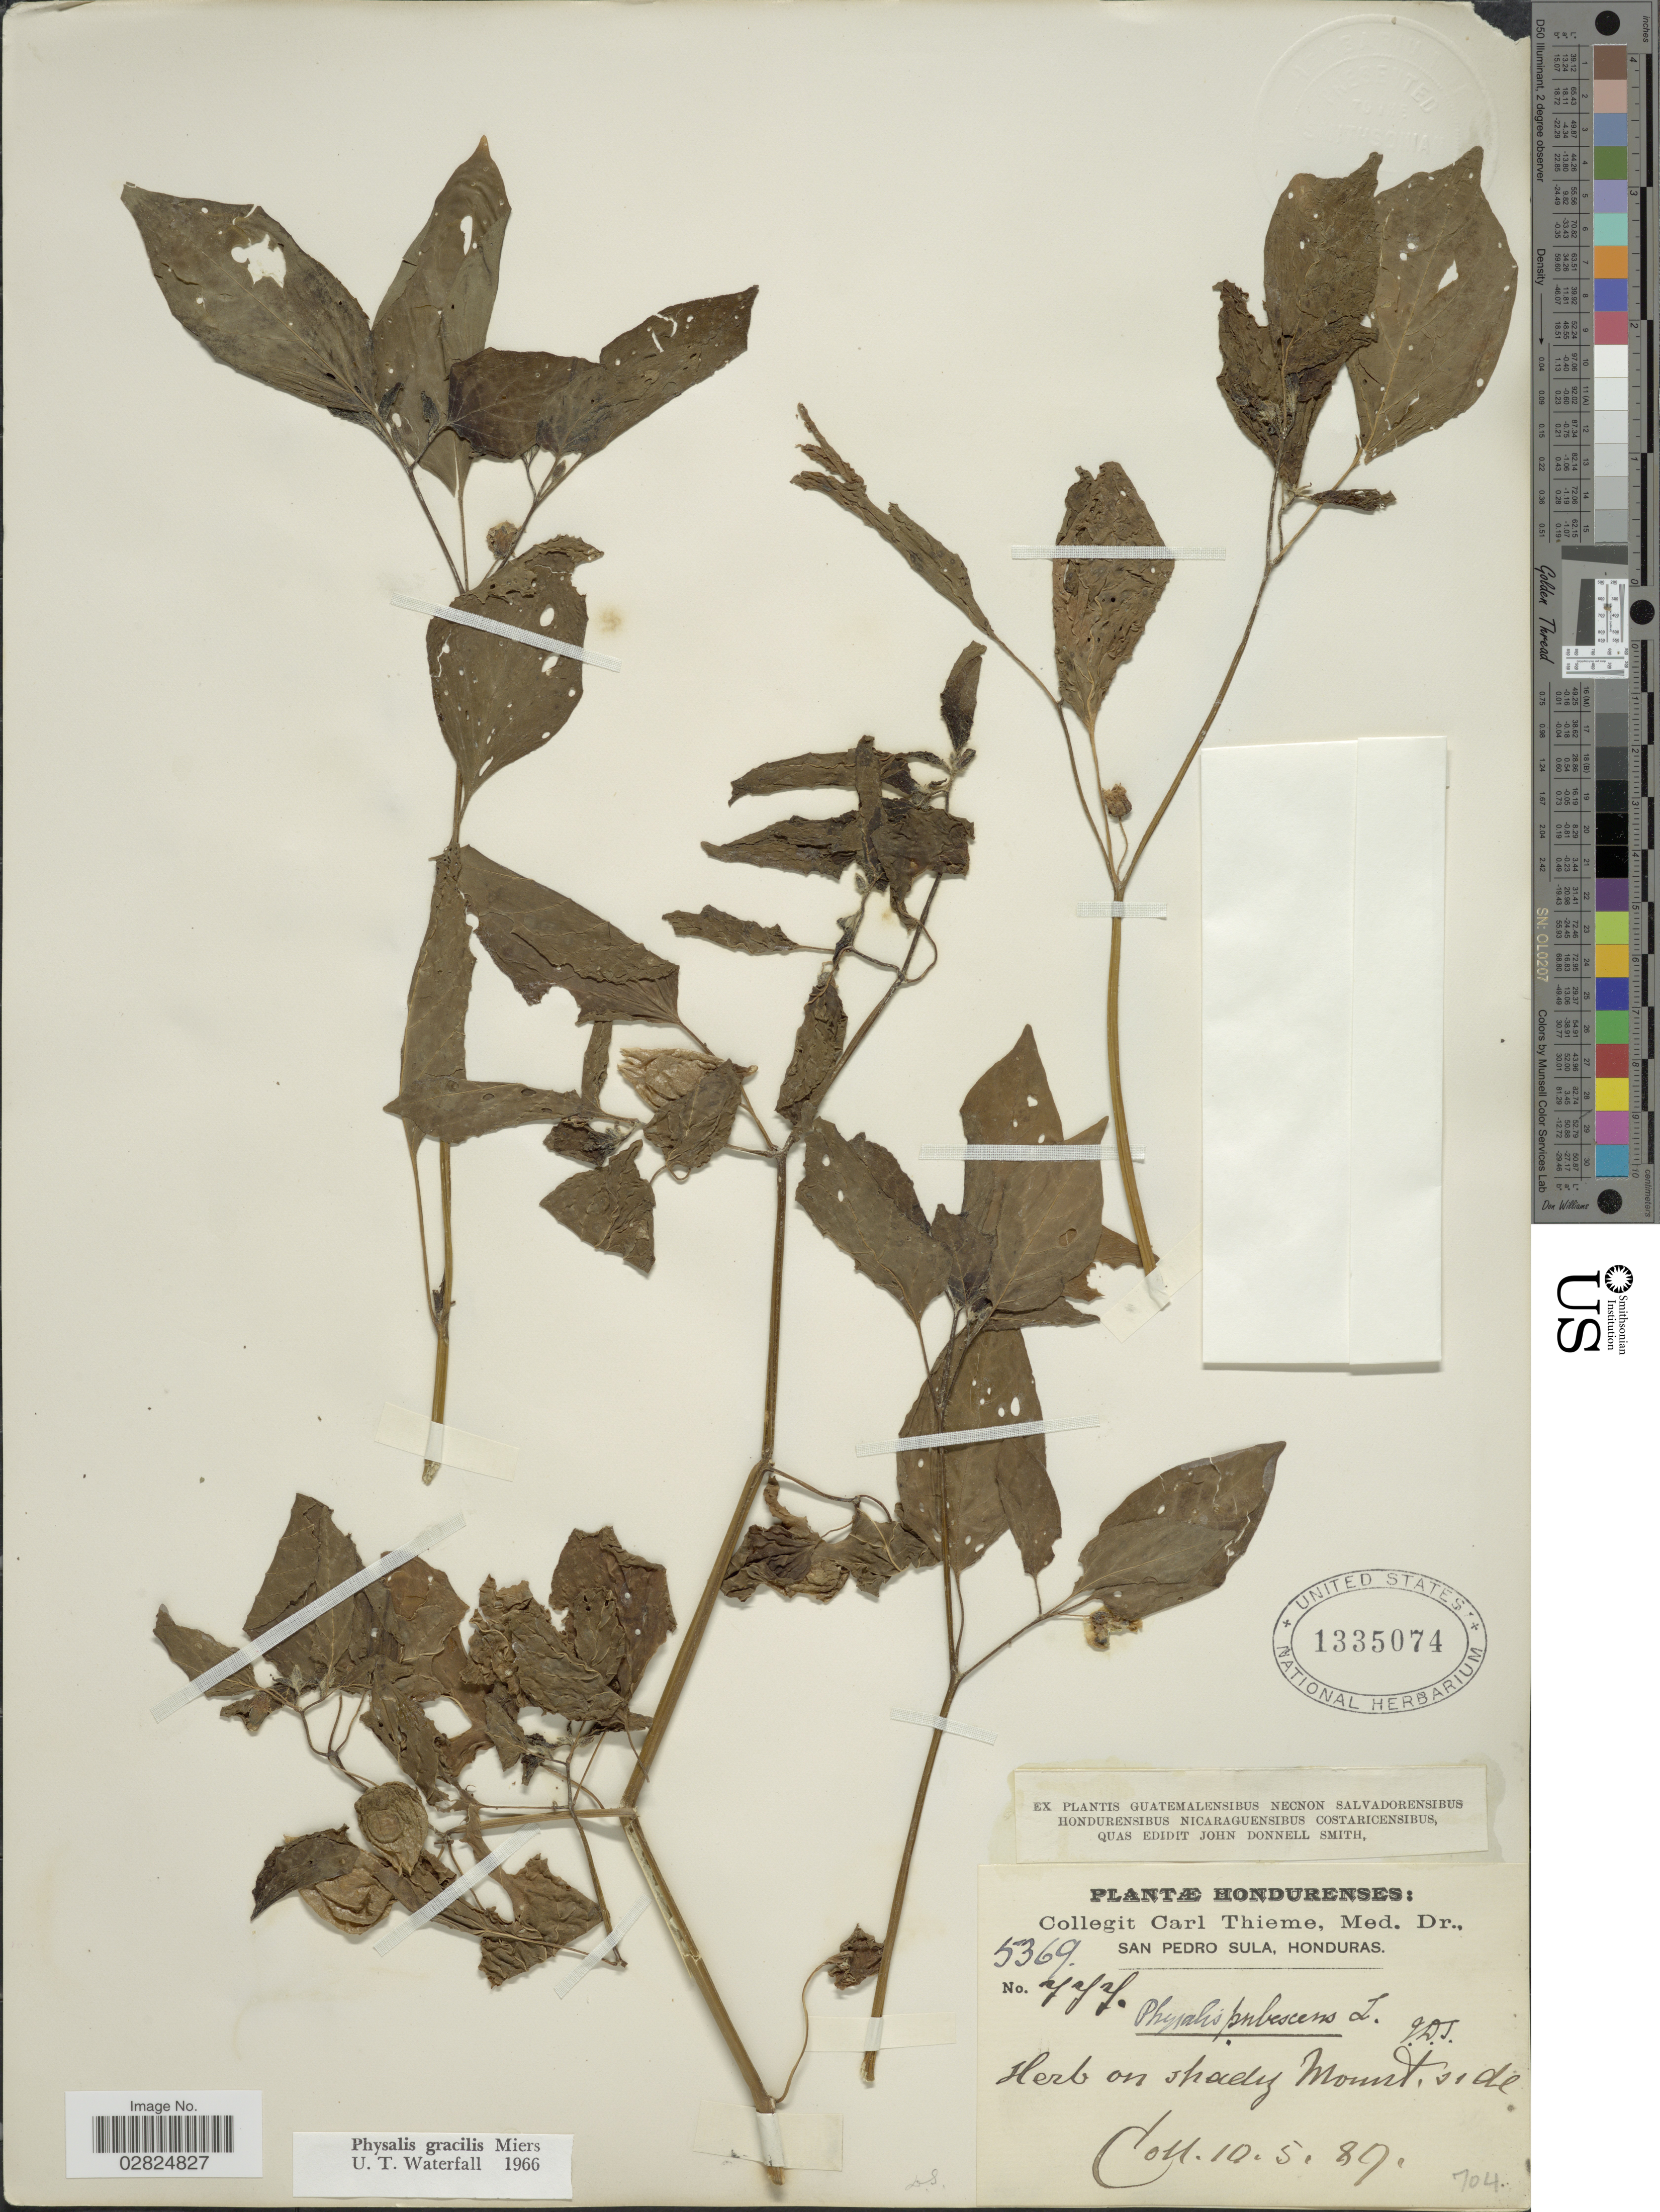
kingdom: Plantae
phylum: Tracheophyta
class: Magnoliopsida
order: Solanales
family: Solanaceae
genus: Physalis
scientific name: Physalis gracilis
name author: Miers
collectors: C. Thieme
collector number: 5369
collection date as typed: Transcribed d/m/y: 10/5/89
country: Honduras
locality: San Pedro Sula. Mount. side.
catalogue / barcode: US 1335074